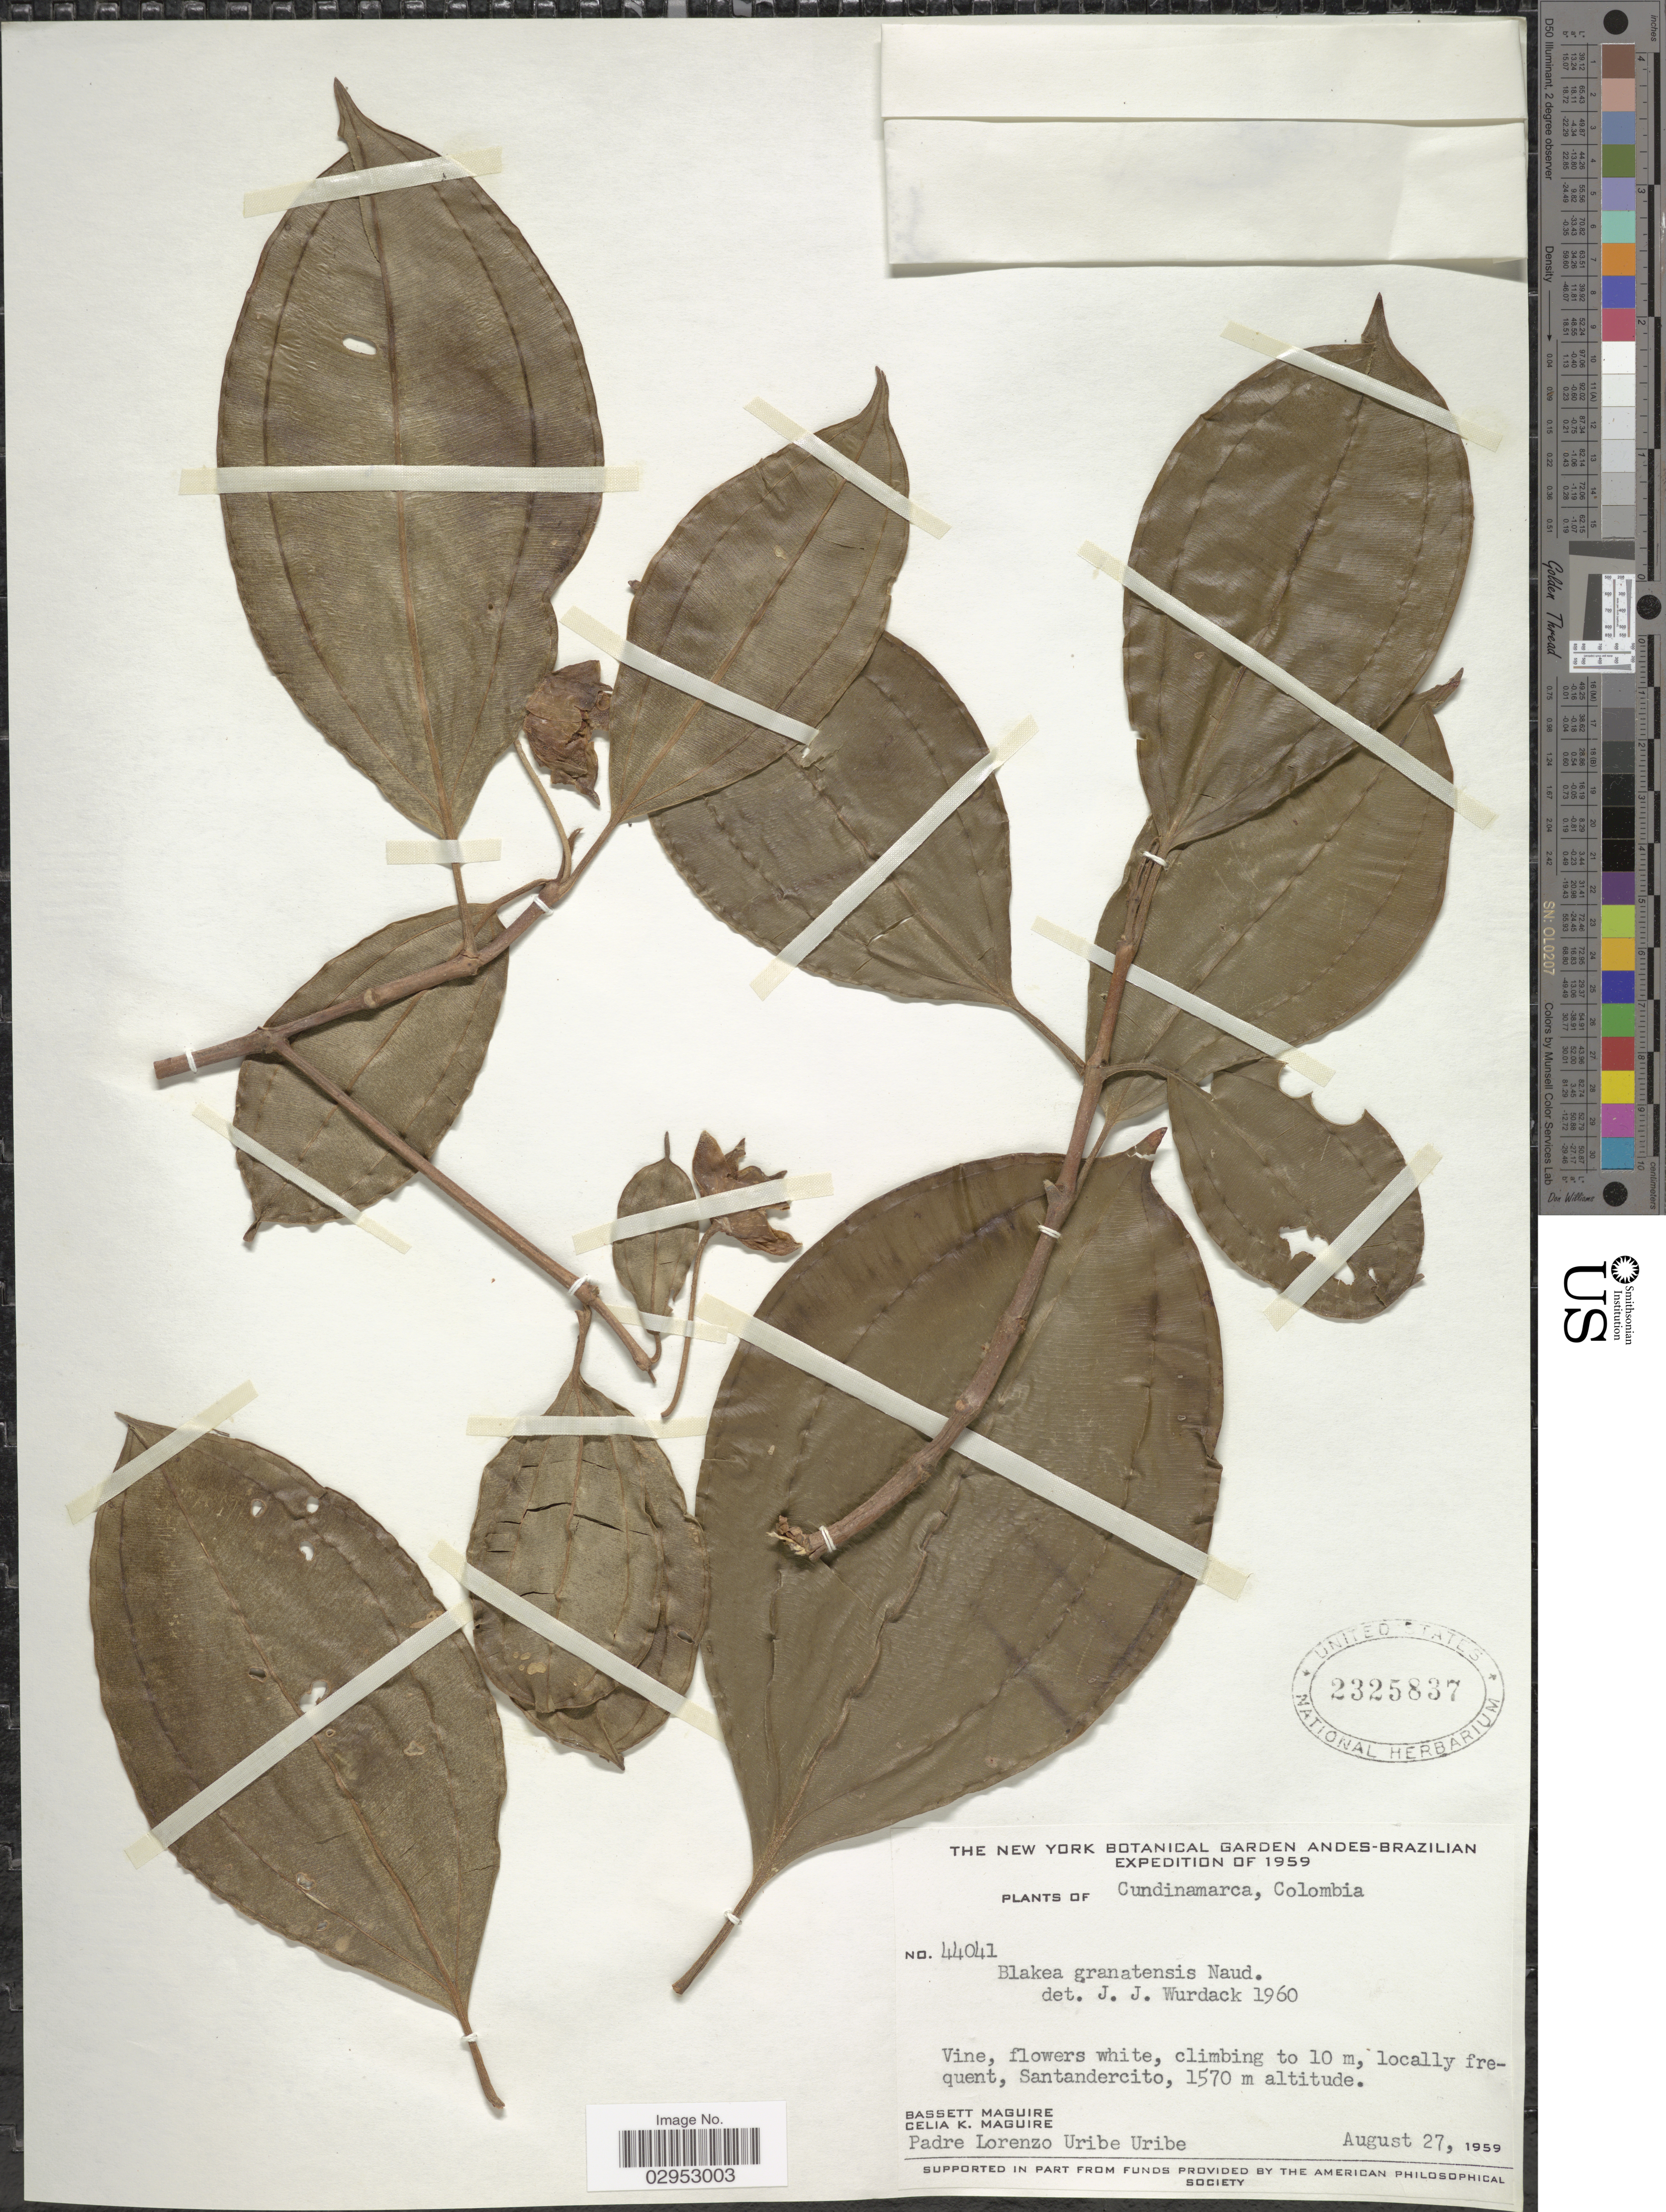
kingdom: Plantae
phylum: Tracheophyta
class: Magnoliopsida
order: Myrtales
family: Melastomataceae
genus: Blakea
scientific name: Blakea granatensis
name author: Naudin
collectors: B. Maguire, C. K. Maguire & L. Uribe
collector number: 44041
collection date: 1959-08-27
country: Colombia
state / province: Cundinamarca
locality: Santandercito.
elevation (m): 1570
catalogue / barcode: US 2325837